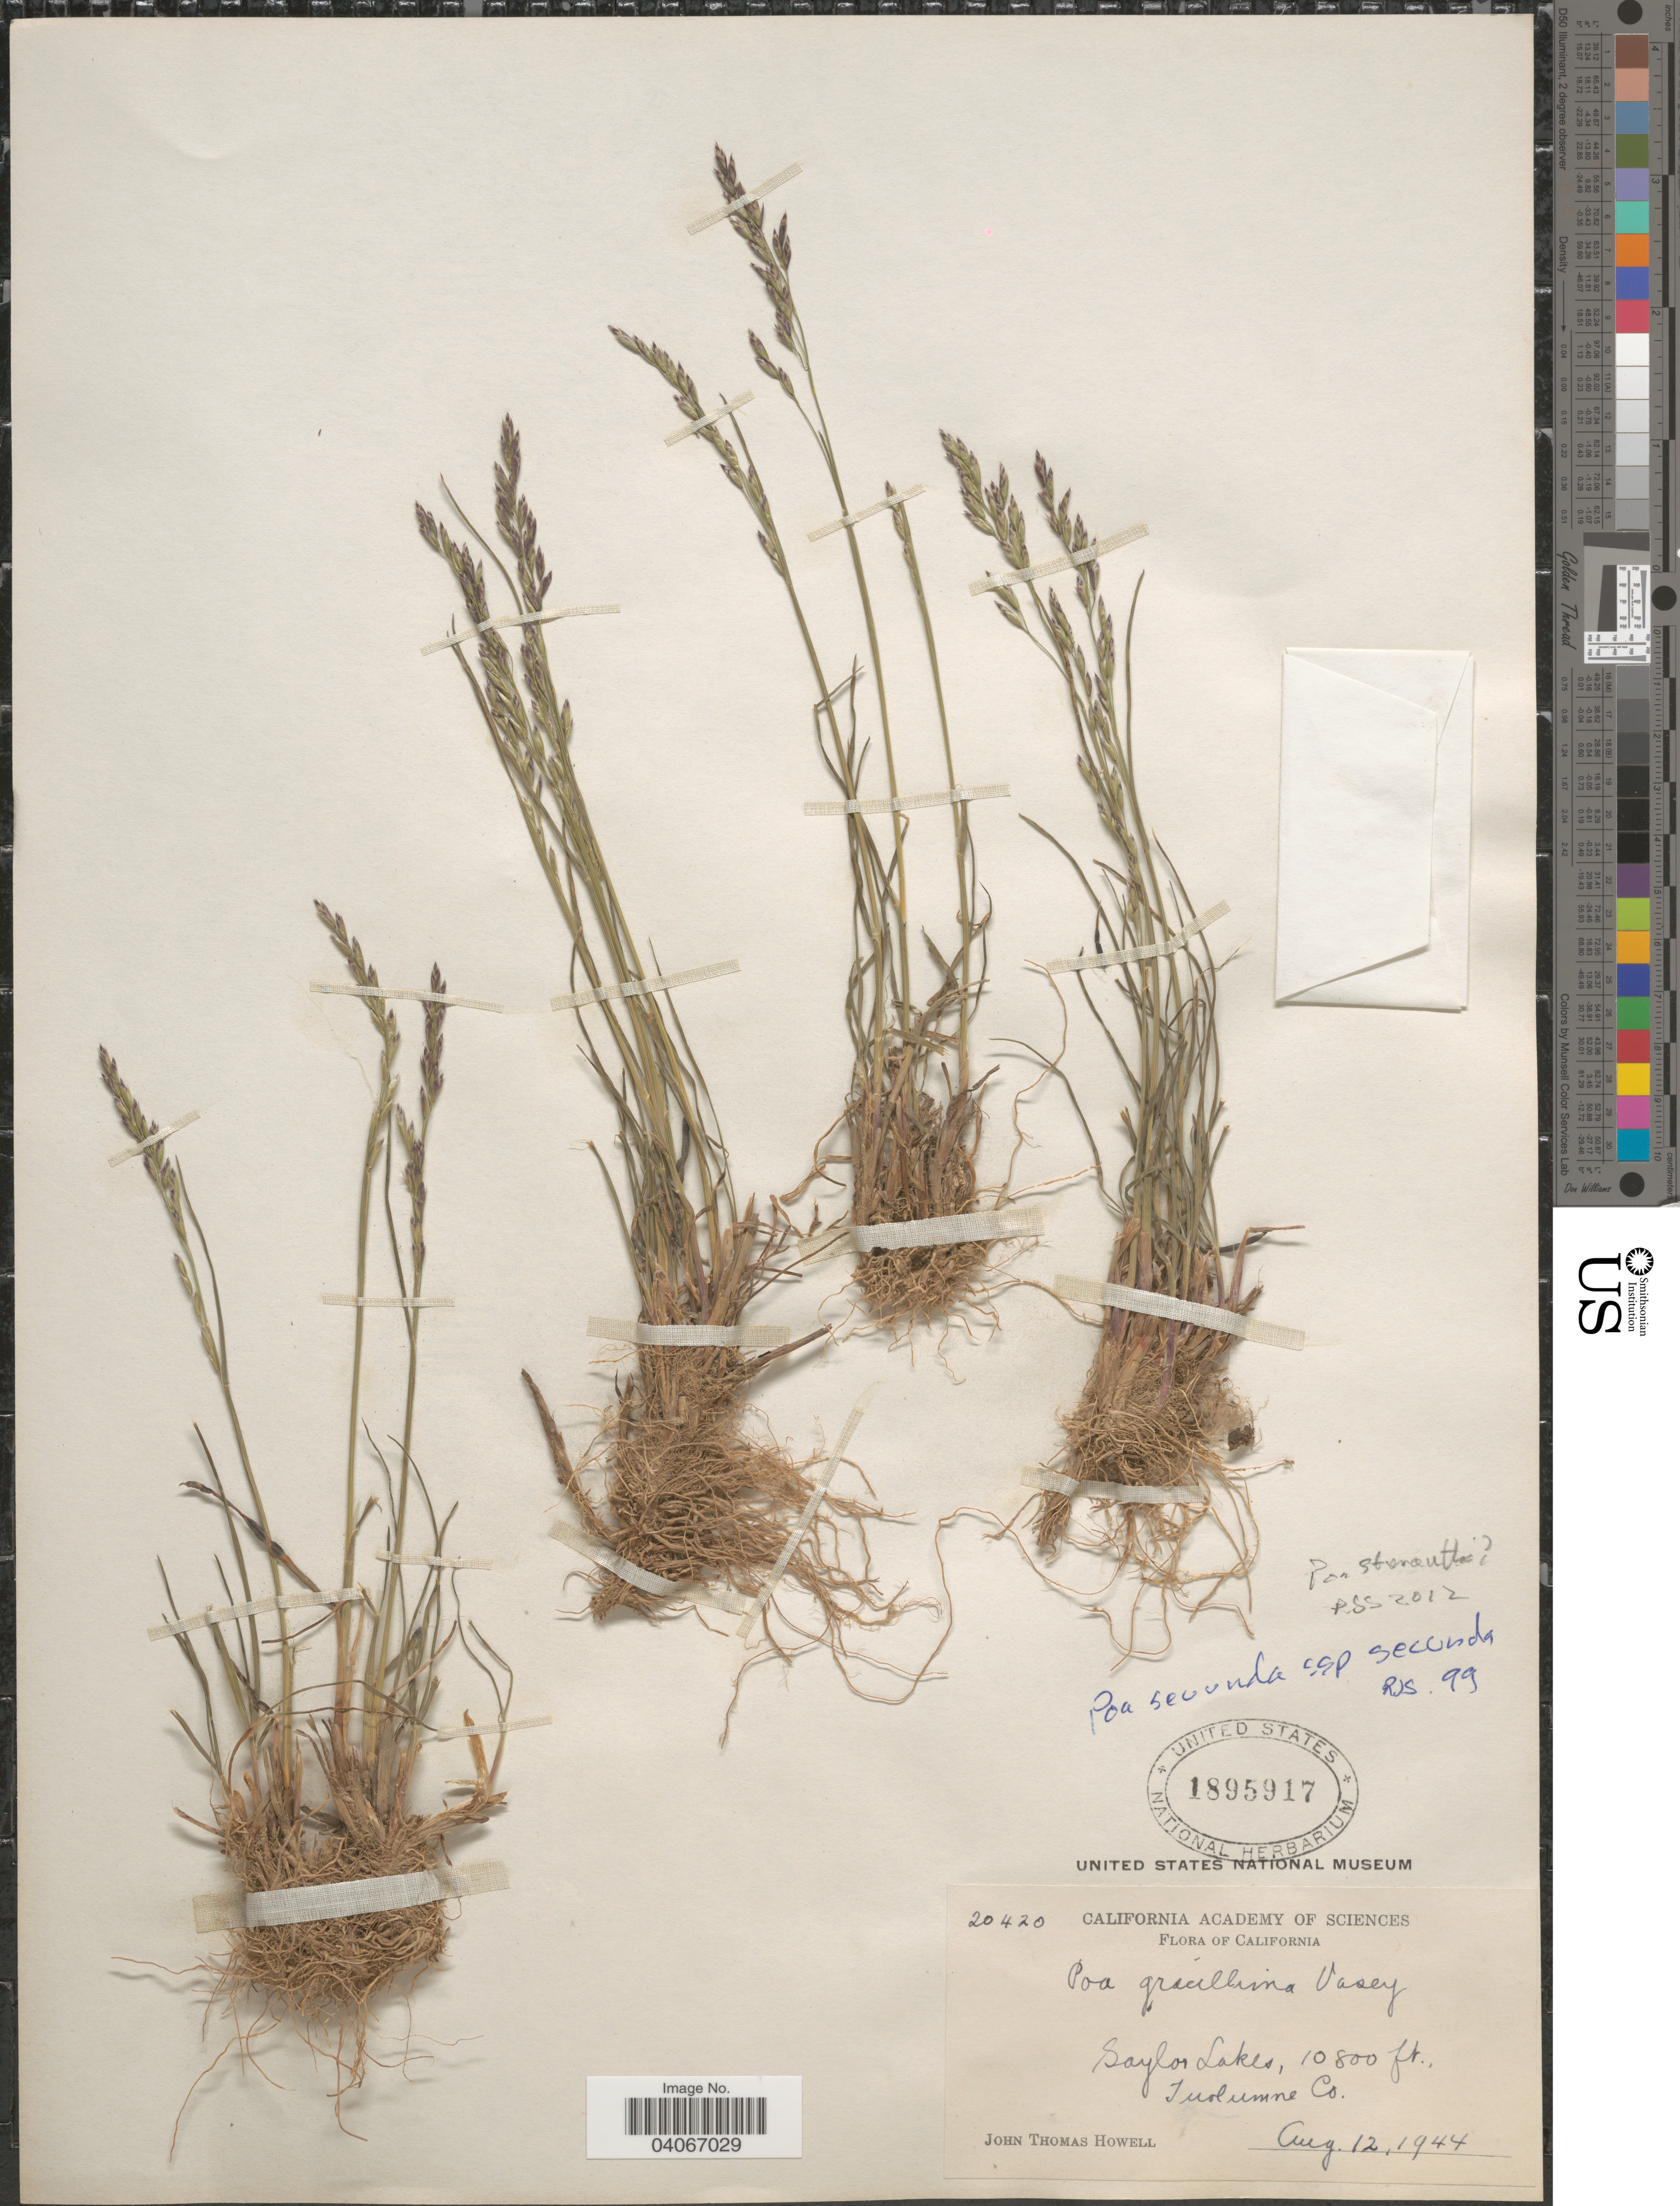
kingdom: Plantae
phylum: Tracheophyta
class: Liliopsida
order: Poales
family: Poaceae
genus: Poa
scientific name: Poa secunda subsp. secunda var. secunda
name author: J. Presl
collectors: J. T. Howell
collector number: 20420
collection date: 1944-08-12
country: United States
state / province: California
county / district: Tuolumne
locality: Saylor Lakes. Tuolumne Co.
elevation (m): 3292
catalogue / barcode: US 1895917